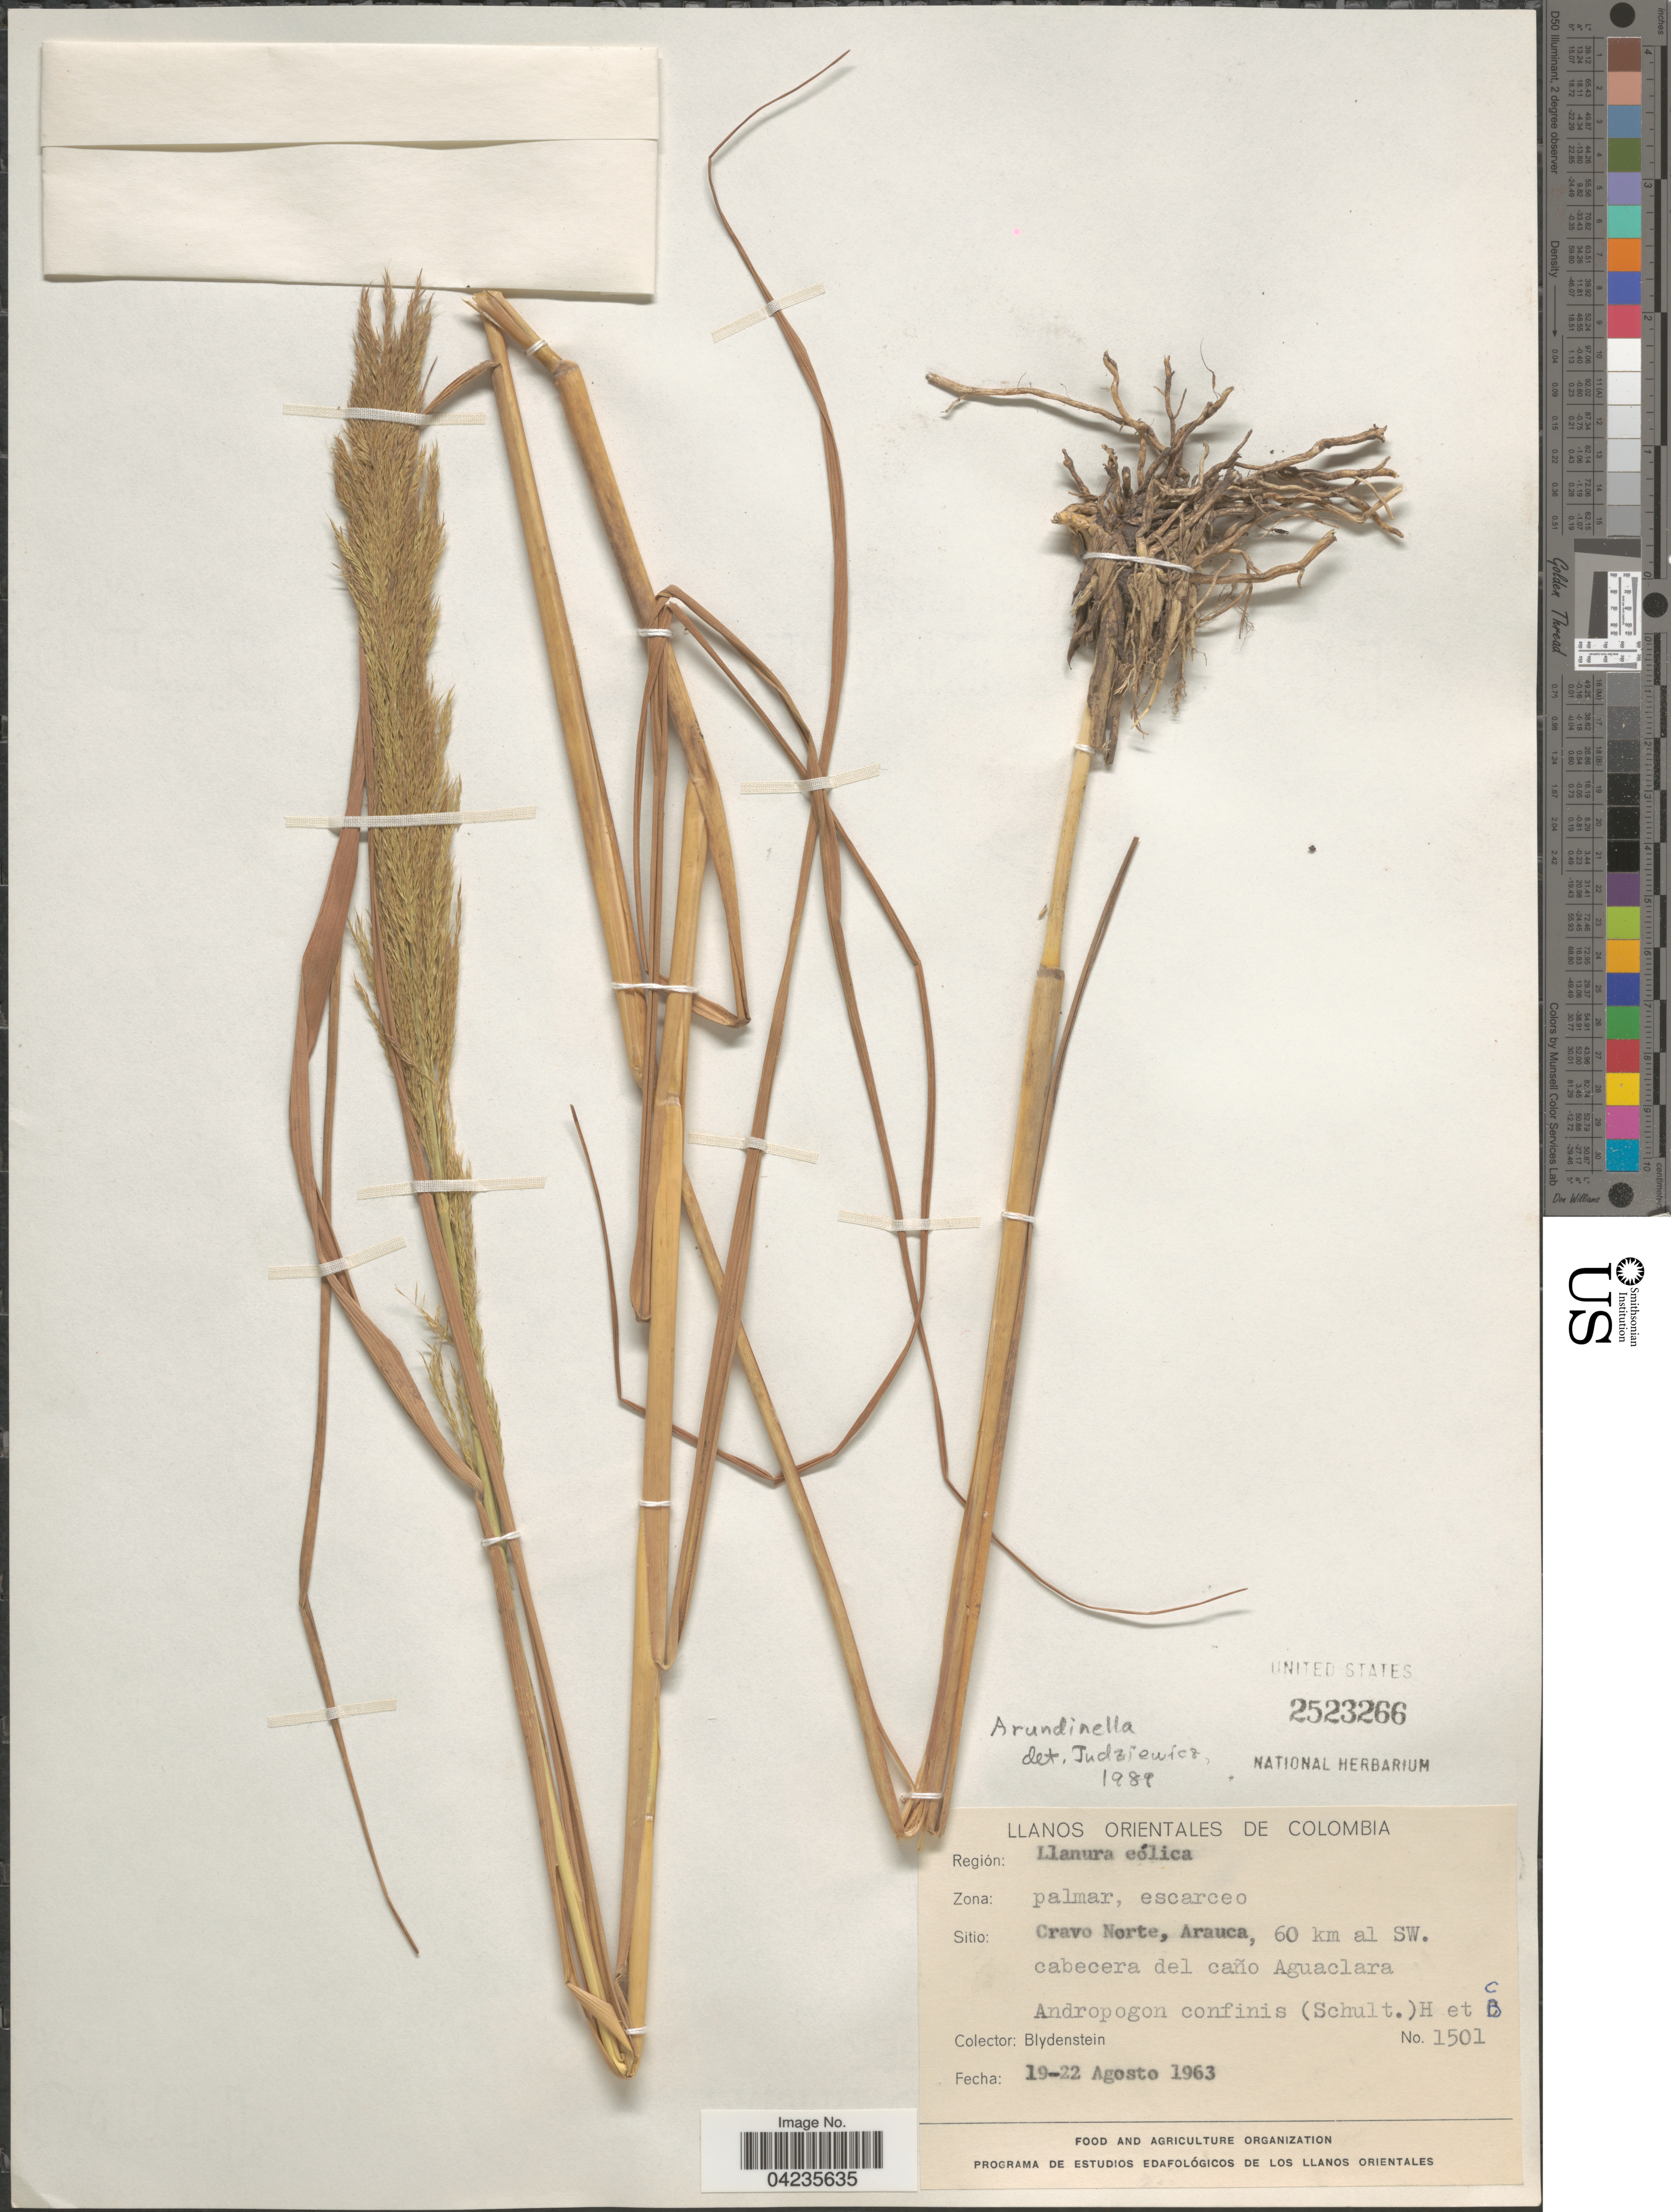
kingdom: Plantae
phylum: Tracheophyta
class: Liliopsida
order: Poales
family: Poaceae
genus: Arundinella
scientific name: Arundinella sp.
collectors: Blydenstein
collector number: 1501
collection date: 1963-08-19/1963-08-22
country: Colombia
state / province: Arauca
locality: Llanos Orientales de Colombia. Región: Llanura eólica. Zona: palmar, escarceo. Sitio: Cravo Norte, Arauca, 60 km al SW. cabecera del caño Aguaclara.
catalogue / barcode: US 2523266